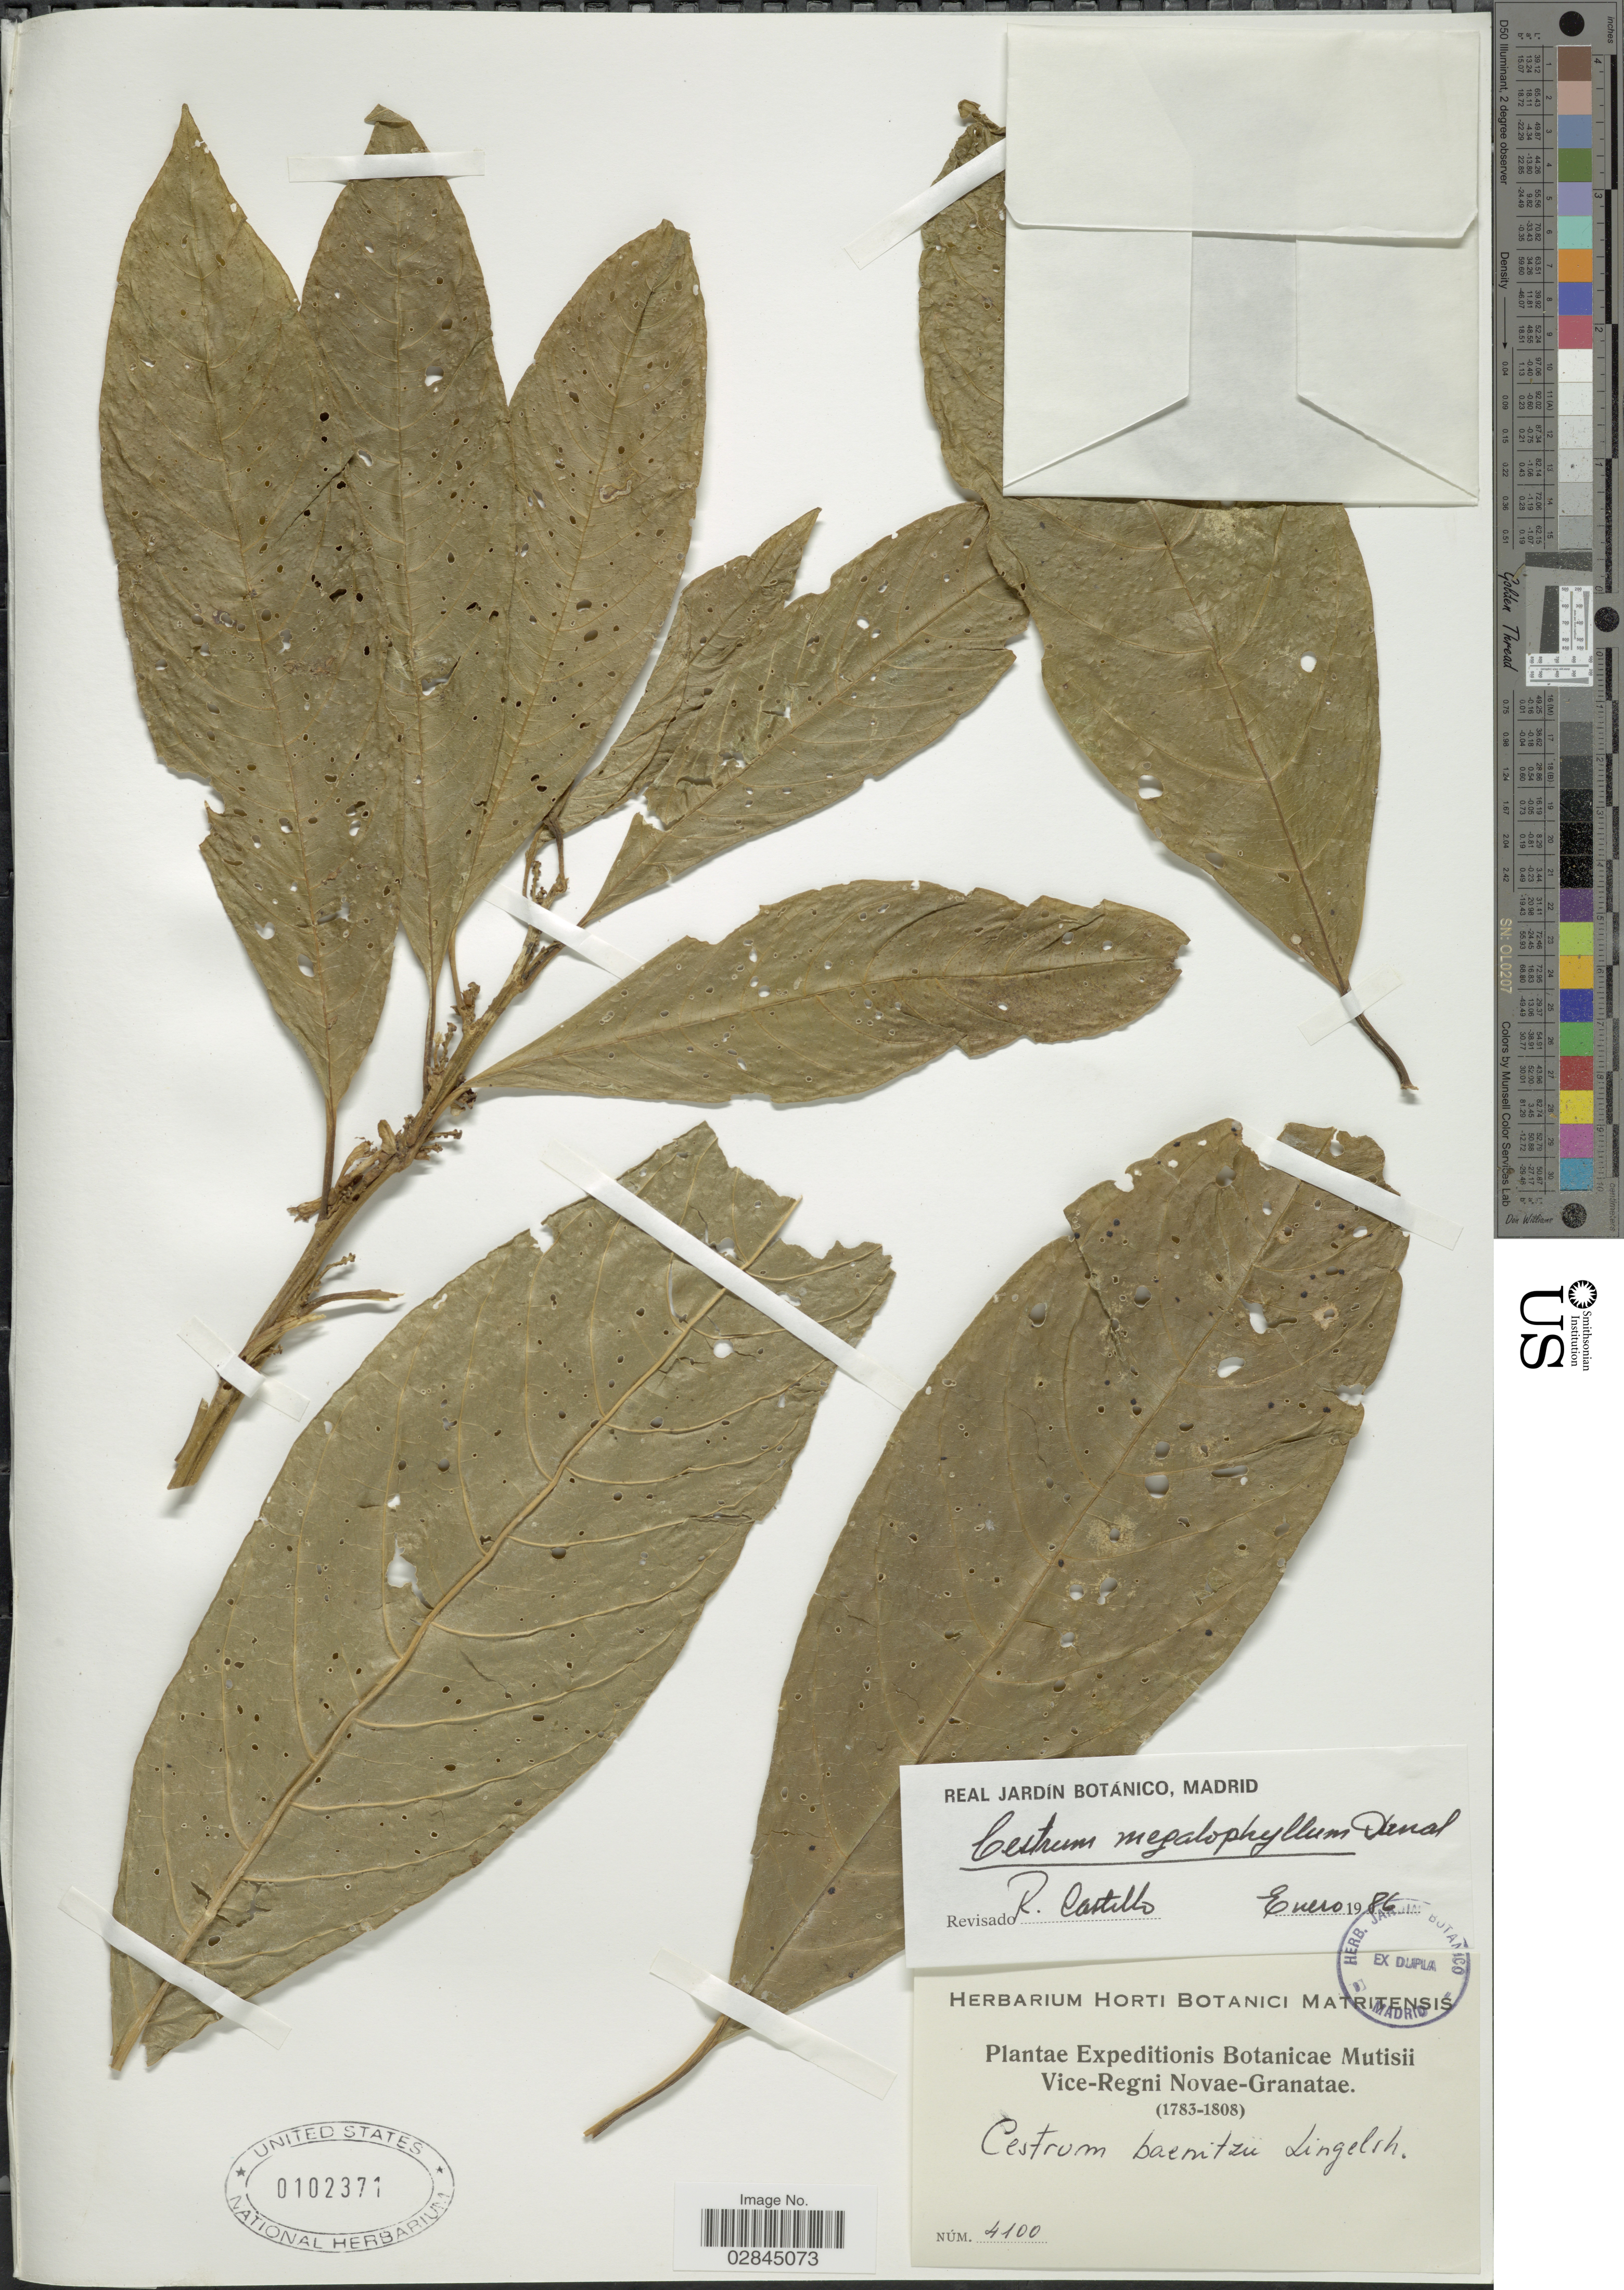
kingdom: Plantae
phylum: Tracheophyta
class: Magnoliopsida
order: Solanales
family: Solanaceae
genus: Cestrum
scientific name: Cestrum schlechtendahlii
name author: G. Don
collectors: Expeditions Botanicae Mutisii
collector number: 4100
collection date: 1783/1808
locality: Vice-Regni Novae-Granatae.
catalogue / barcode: US 102371